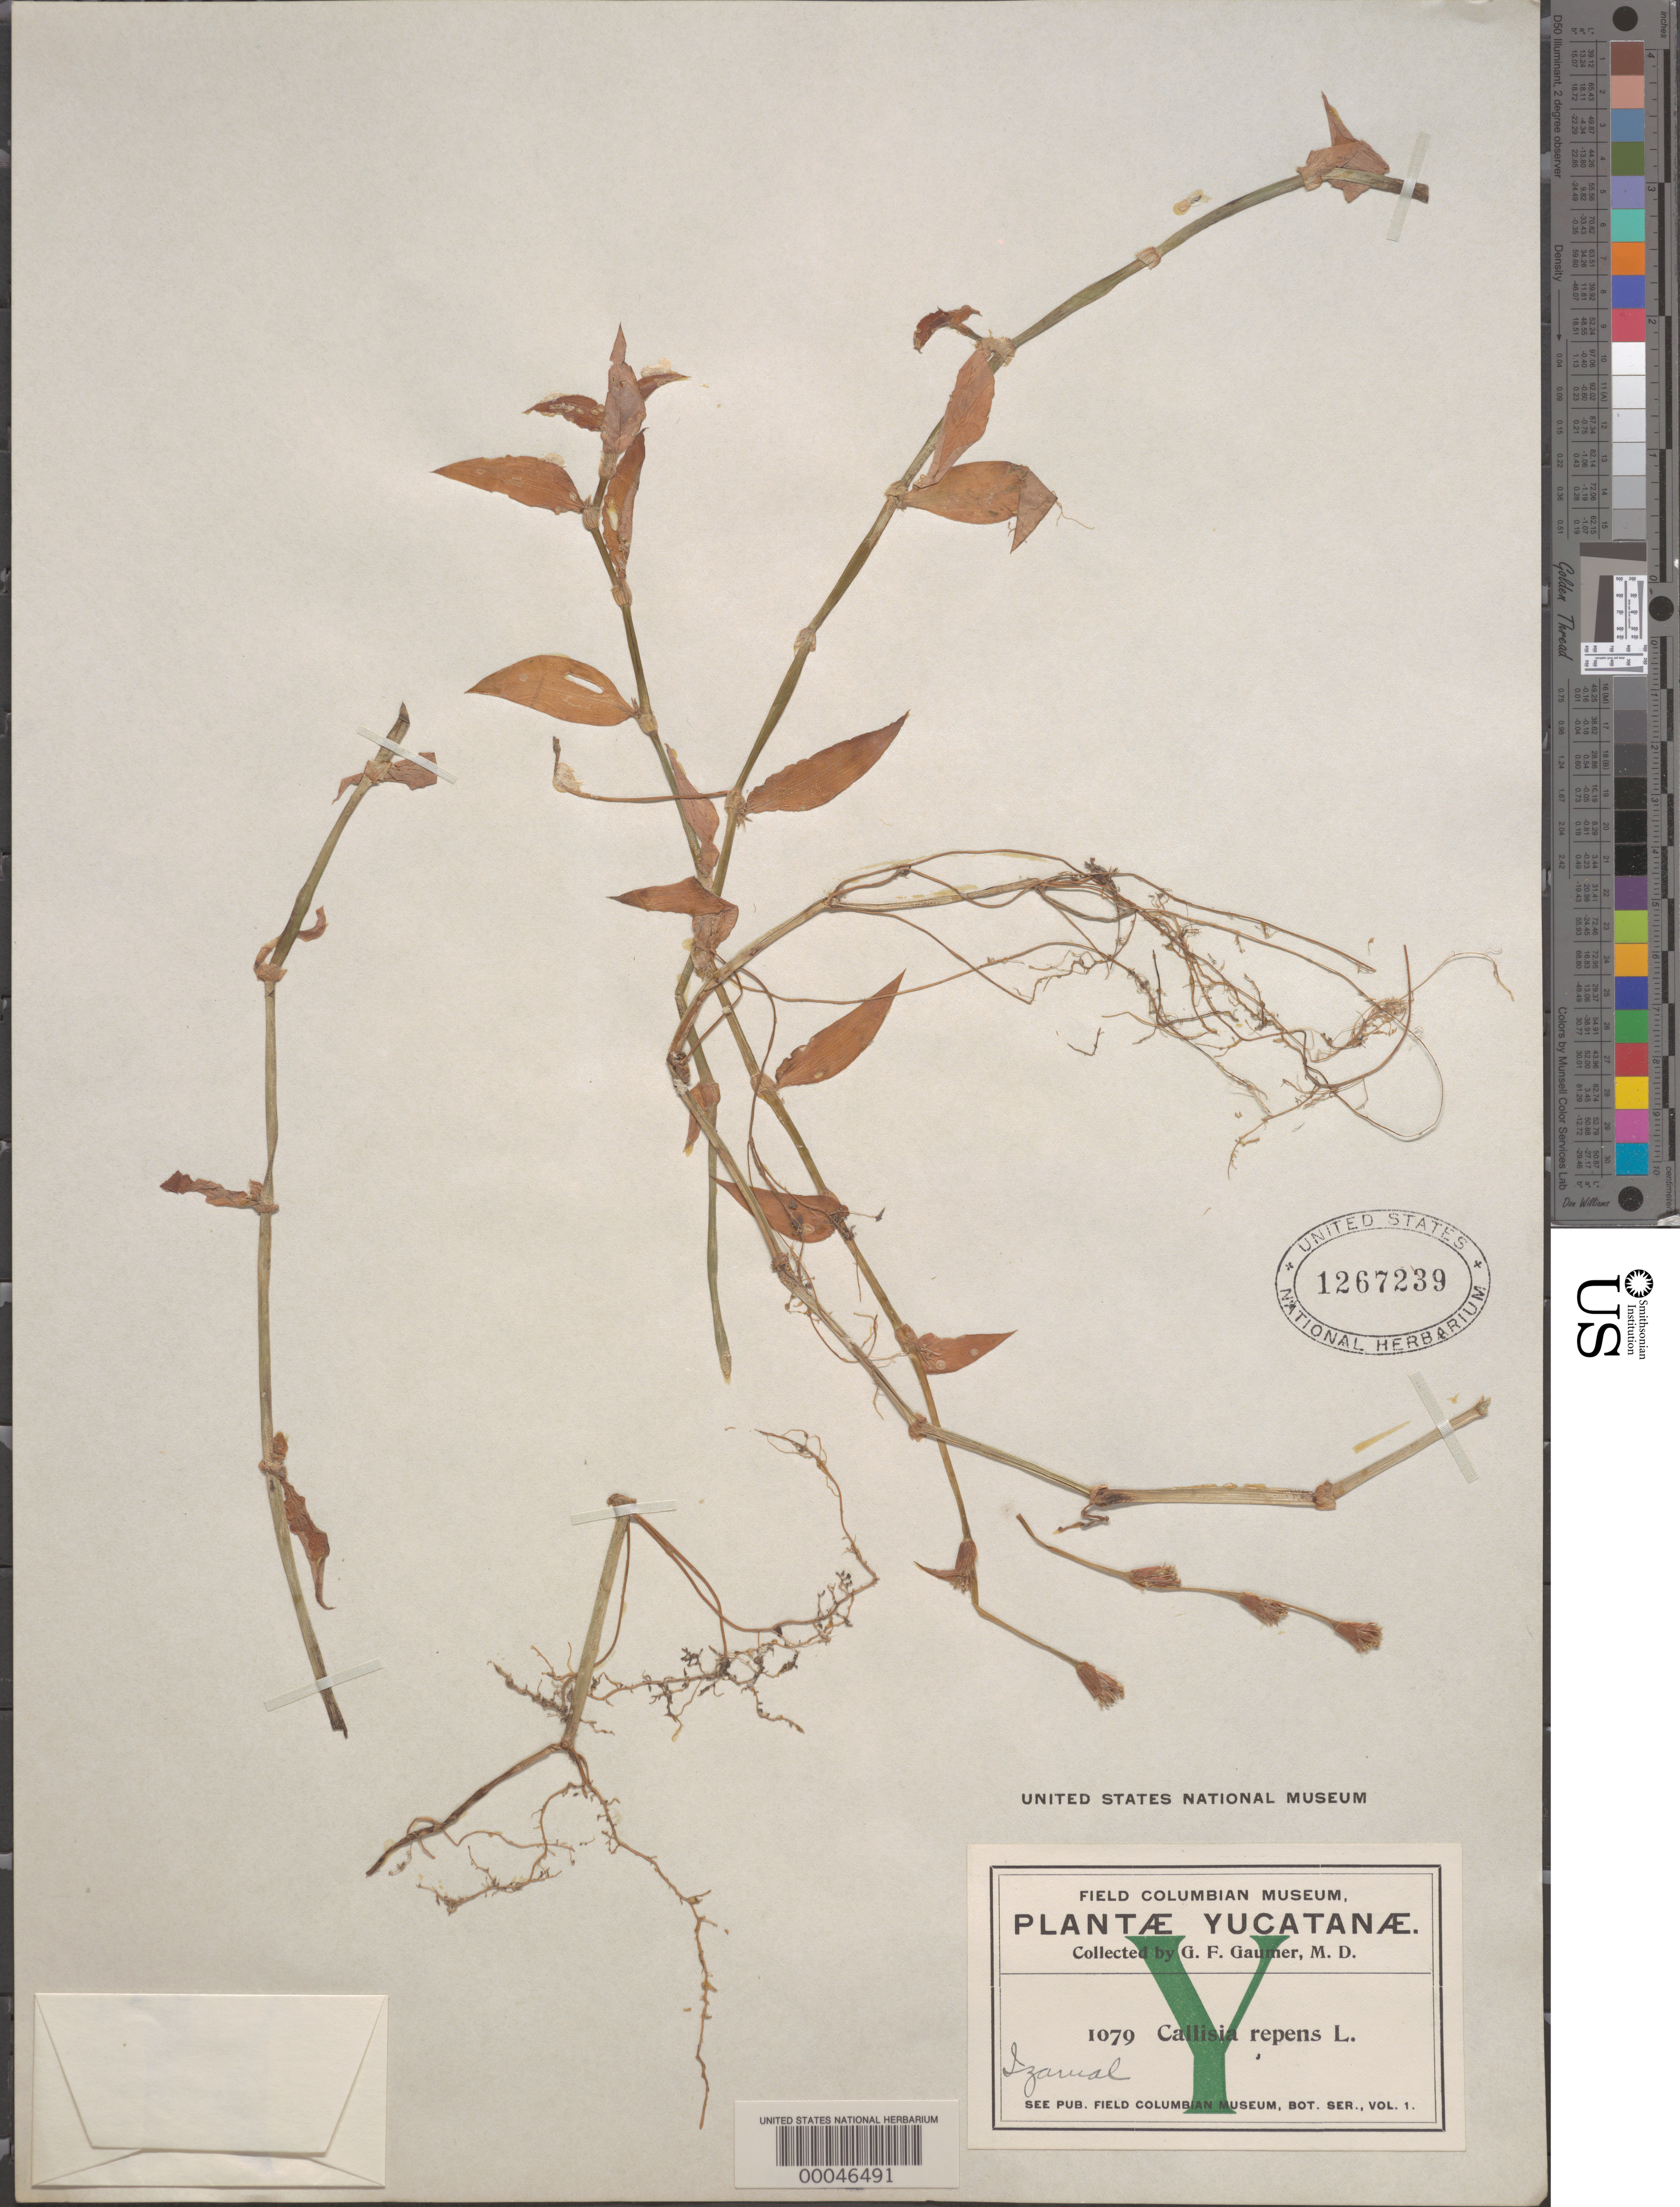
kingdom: Plantae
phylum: Tracheophyta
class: Liliopsida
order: Commelinales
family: Commelinaceae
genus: Callisia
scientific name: Callisia repens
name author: (Jacq.) L.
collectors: G. F. Gaumer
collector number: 1079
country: Mexico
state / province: Yucatán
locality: Izamal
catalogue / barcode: US 1267239